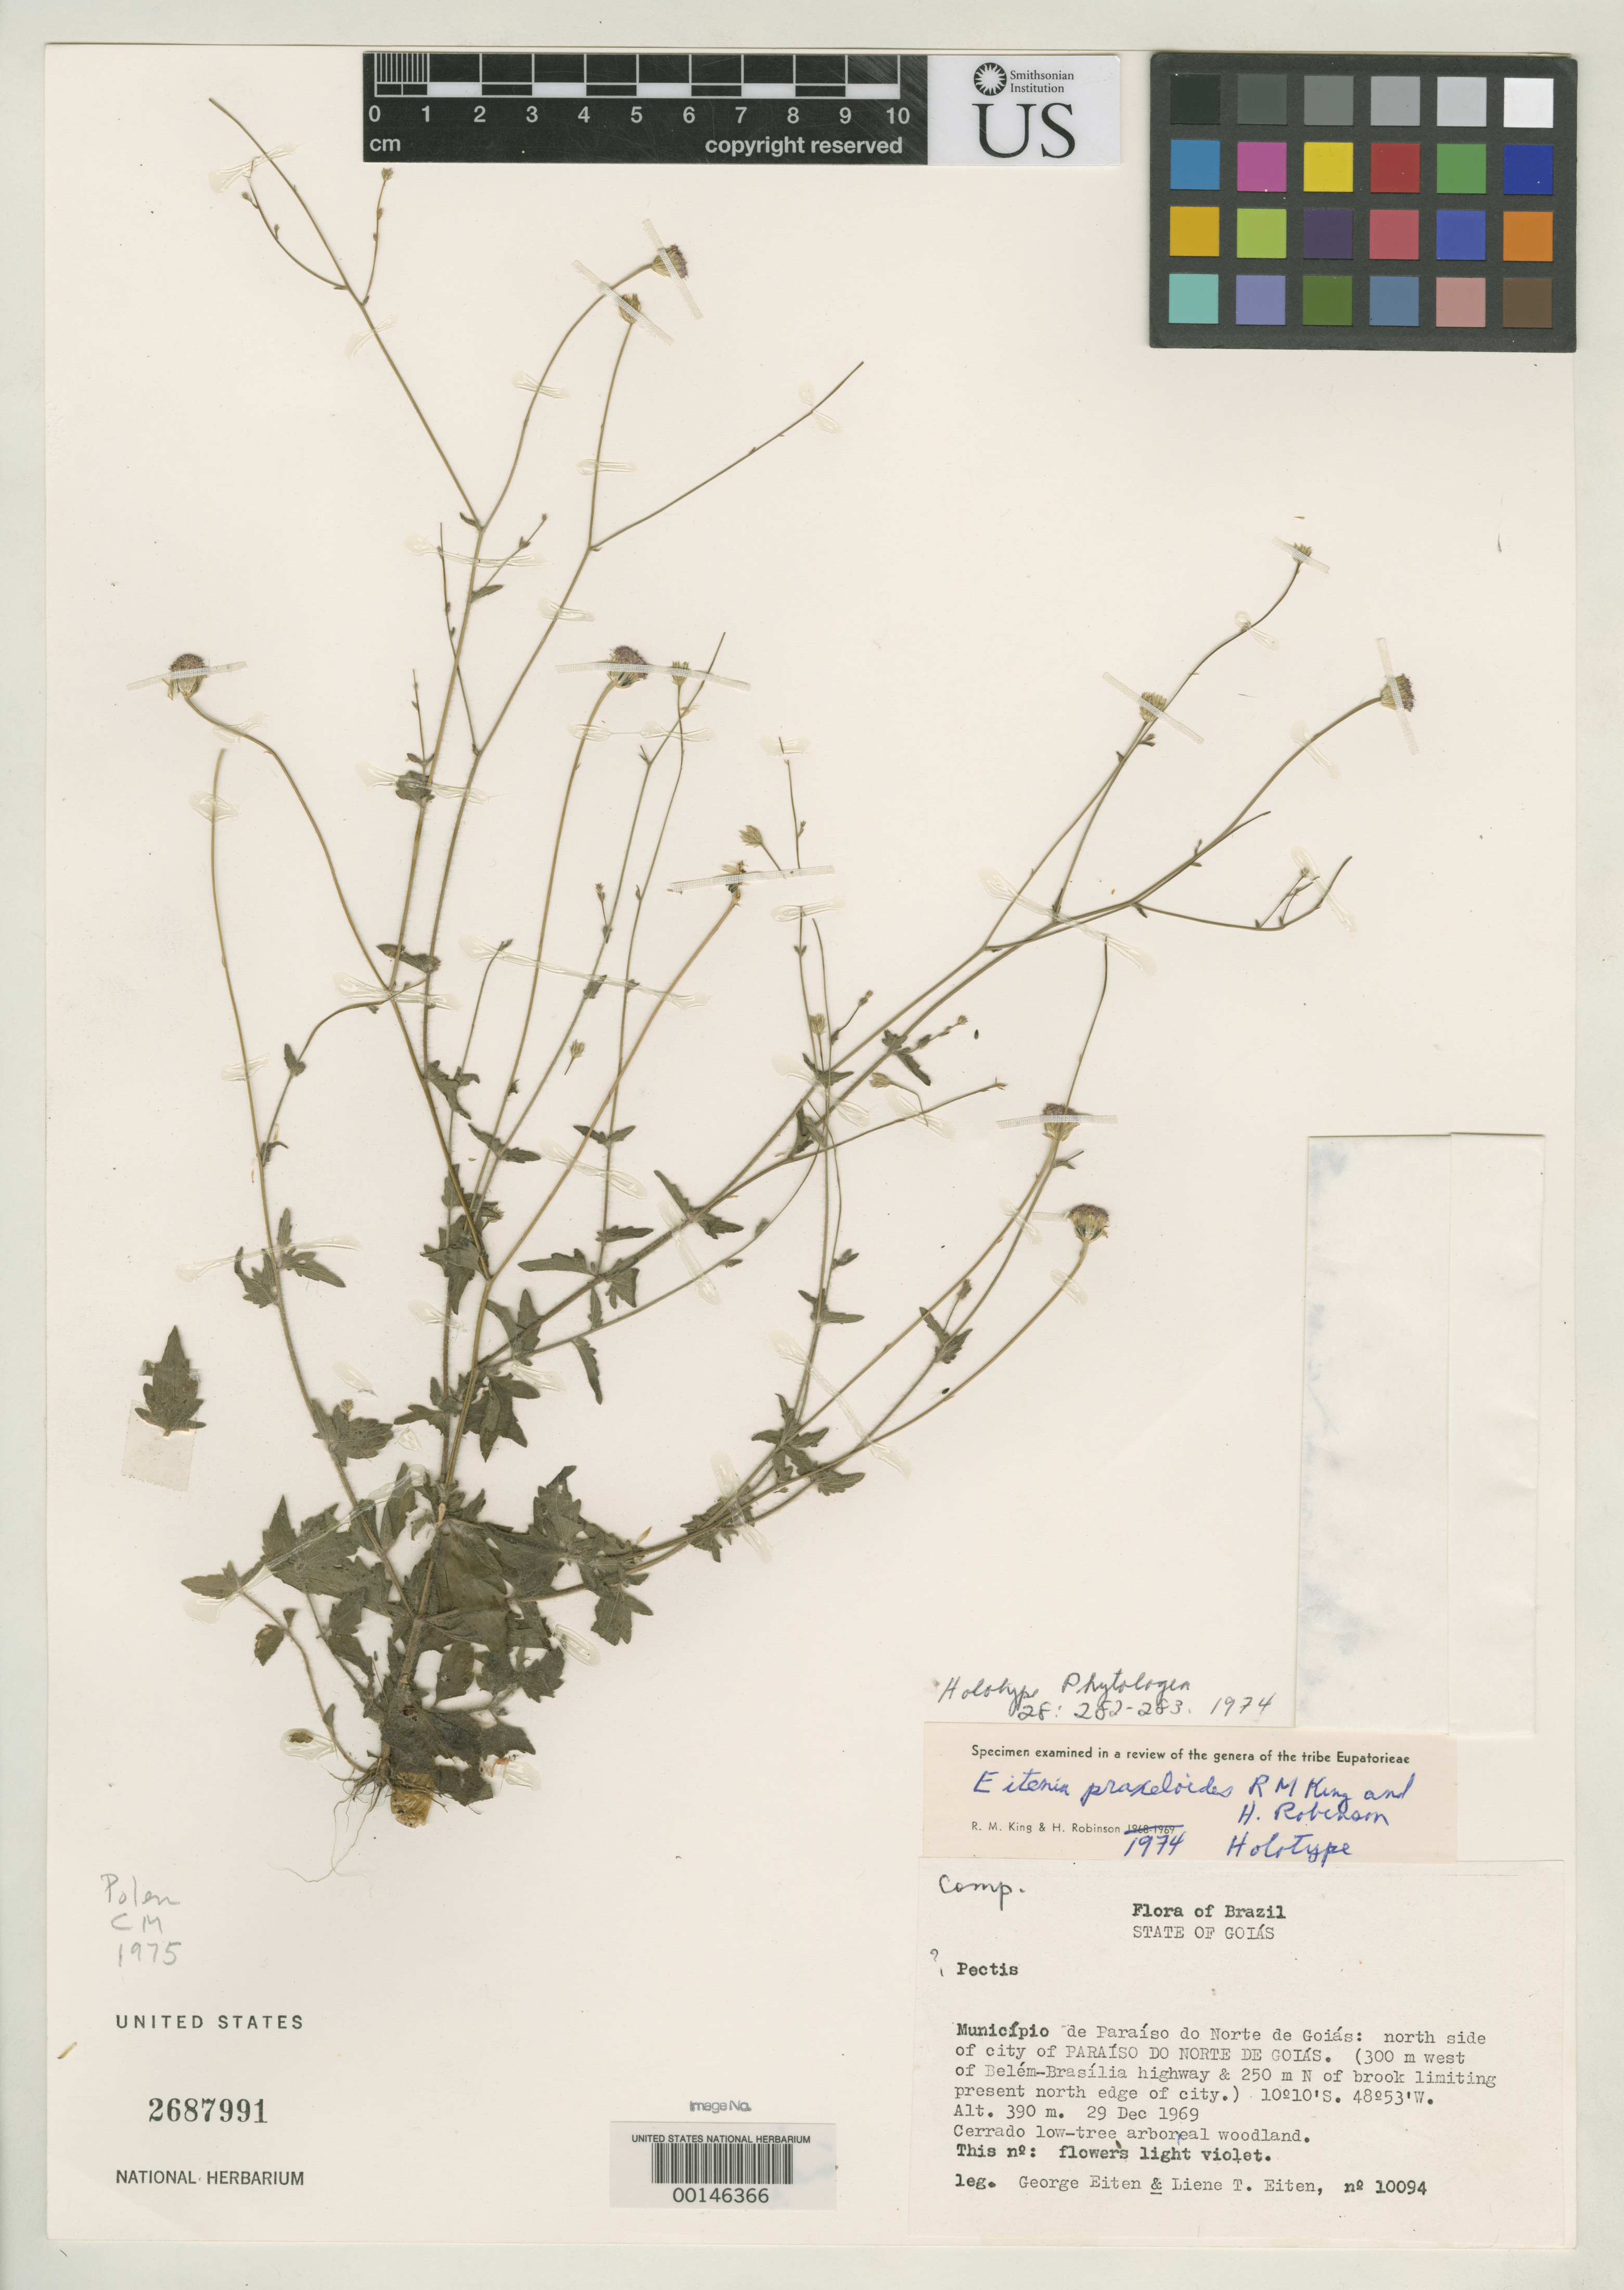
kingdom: Plantae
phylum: Tracheophyta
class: Magnoliopsida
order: Asterales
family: Asteraceae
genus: Eitenia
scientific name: Eitenia praxeloides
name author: R.M. King & H. Rob.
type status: Holotype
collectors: G. Eiten & L. T. Eiten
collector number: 10094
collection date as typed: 29 Dec 1969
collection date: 1969-12-29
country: Brazil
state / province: Goiás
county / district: Paraiso do Norte de Goias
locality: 300 m. west of Belem-Brasilia highway.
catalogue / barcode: US 2687991